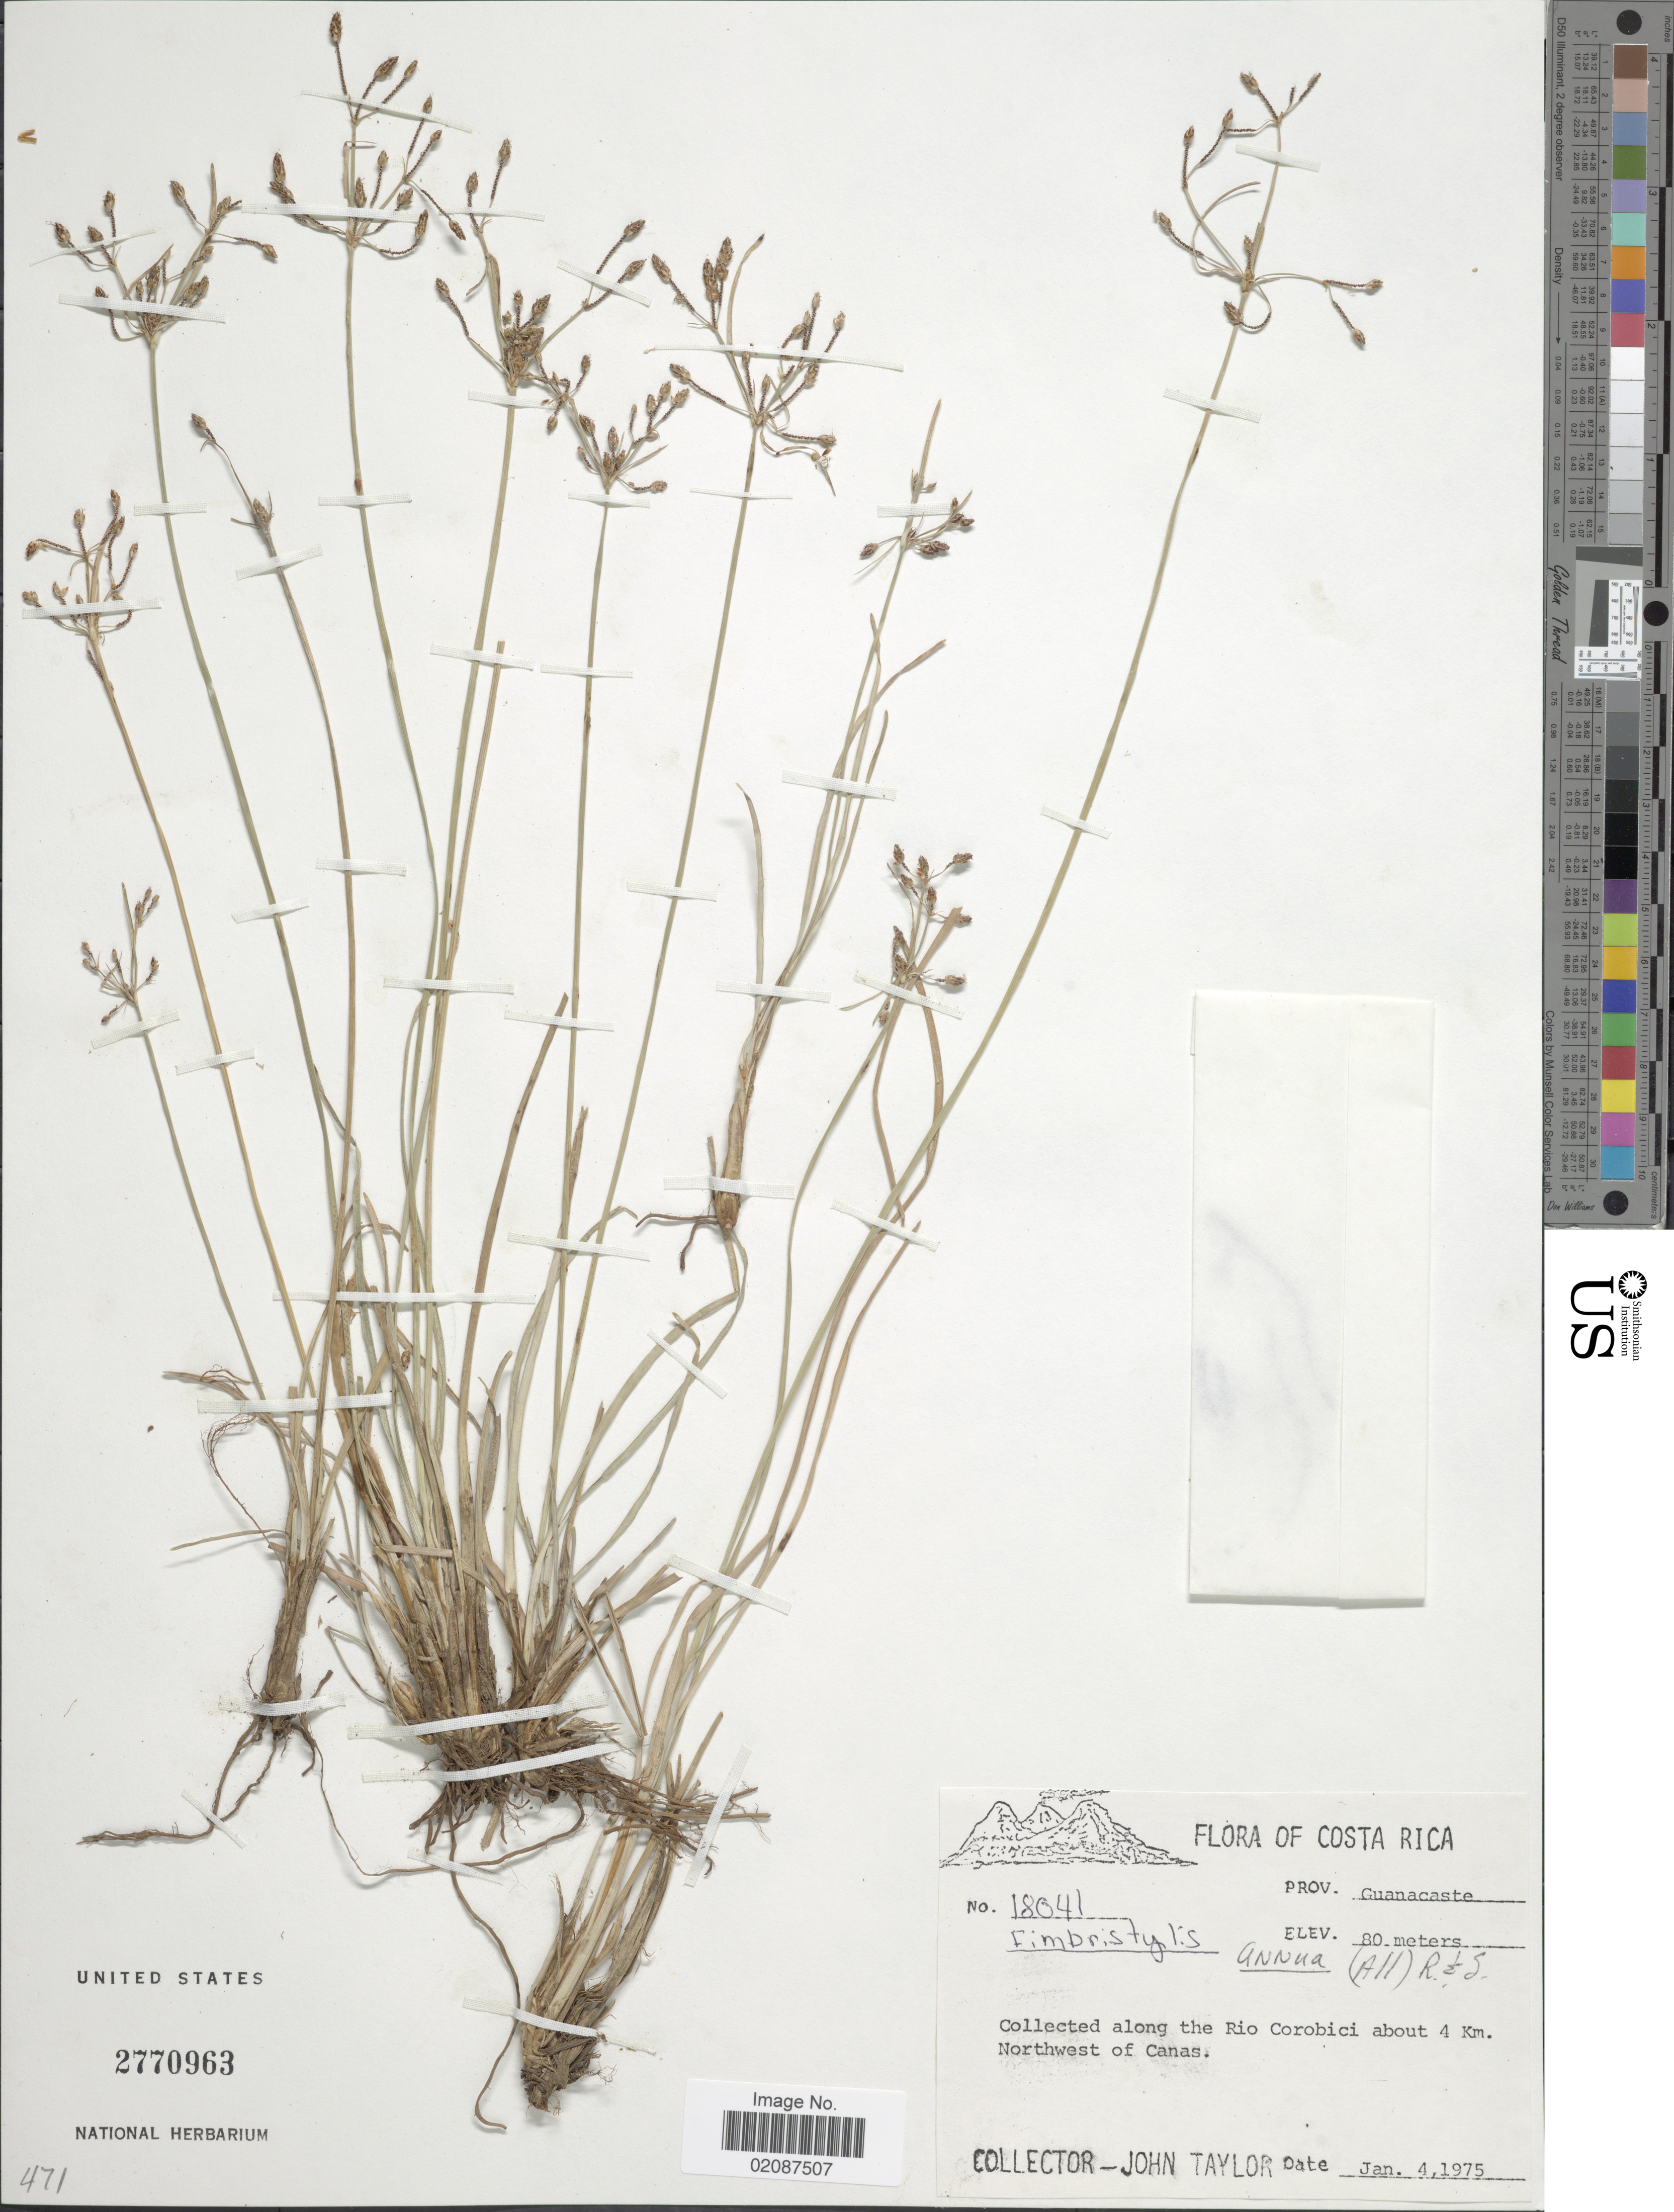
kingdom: Plantae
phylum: Tracheophyta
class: Liliopsida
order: Poales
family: Cyperaceae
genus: Fimbristylis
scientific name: Fimbristylis annua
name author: (All.) Roem. & Schult.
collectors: J. Taylor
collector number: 18041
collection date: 1975-01-04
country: Costa Rica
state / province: Guanacaste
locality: Prov. Guanacaste, along the Rio Corobici about 4 Km. Northwest of Canas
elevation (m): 80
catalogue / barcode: US 2770963